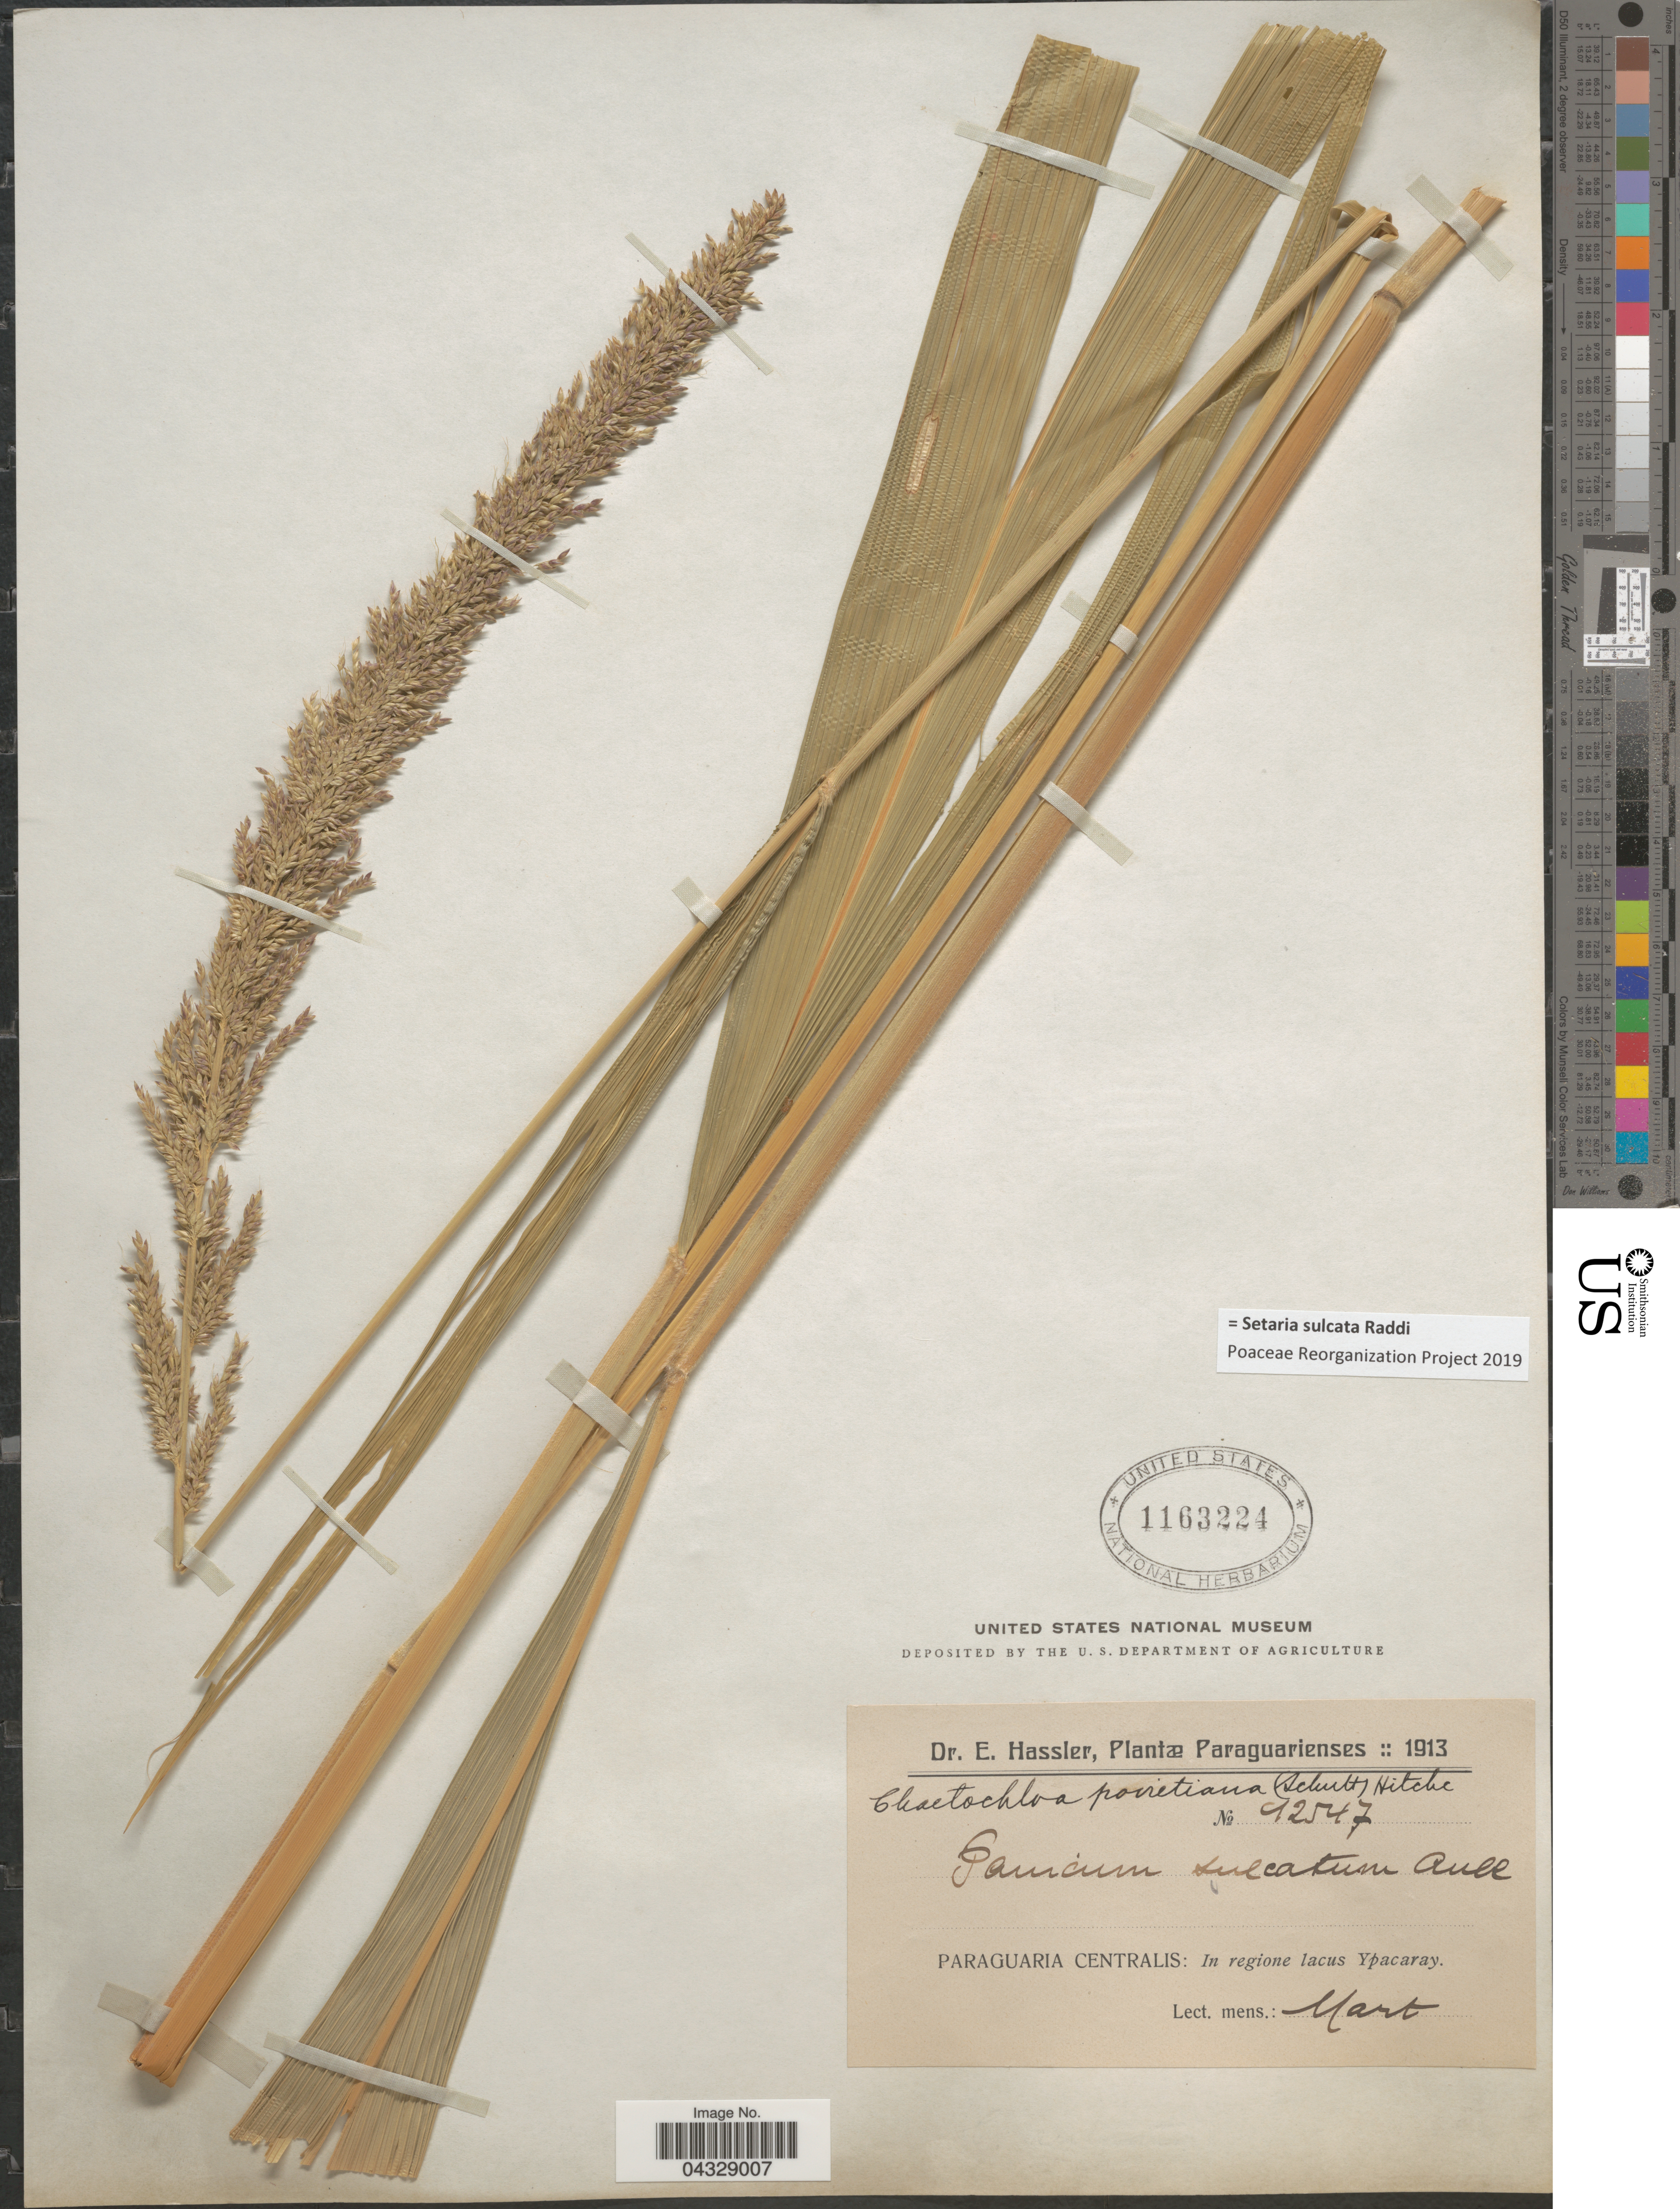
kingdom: Plantae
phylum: Tracheophyta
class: Liliopsida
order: Poales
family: Poaceae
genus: Setaria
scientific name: Setaria sulcata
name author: Raddi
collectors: E. Hassler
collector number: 12547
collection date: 1913-03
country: Paraguay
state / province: Paraguari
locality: Paraguaria Centralis: In regione lacus Ypacaray.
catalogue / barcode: US 1163224